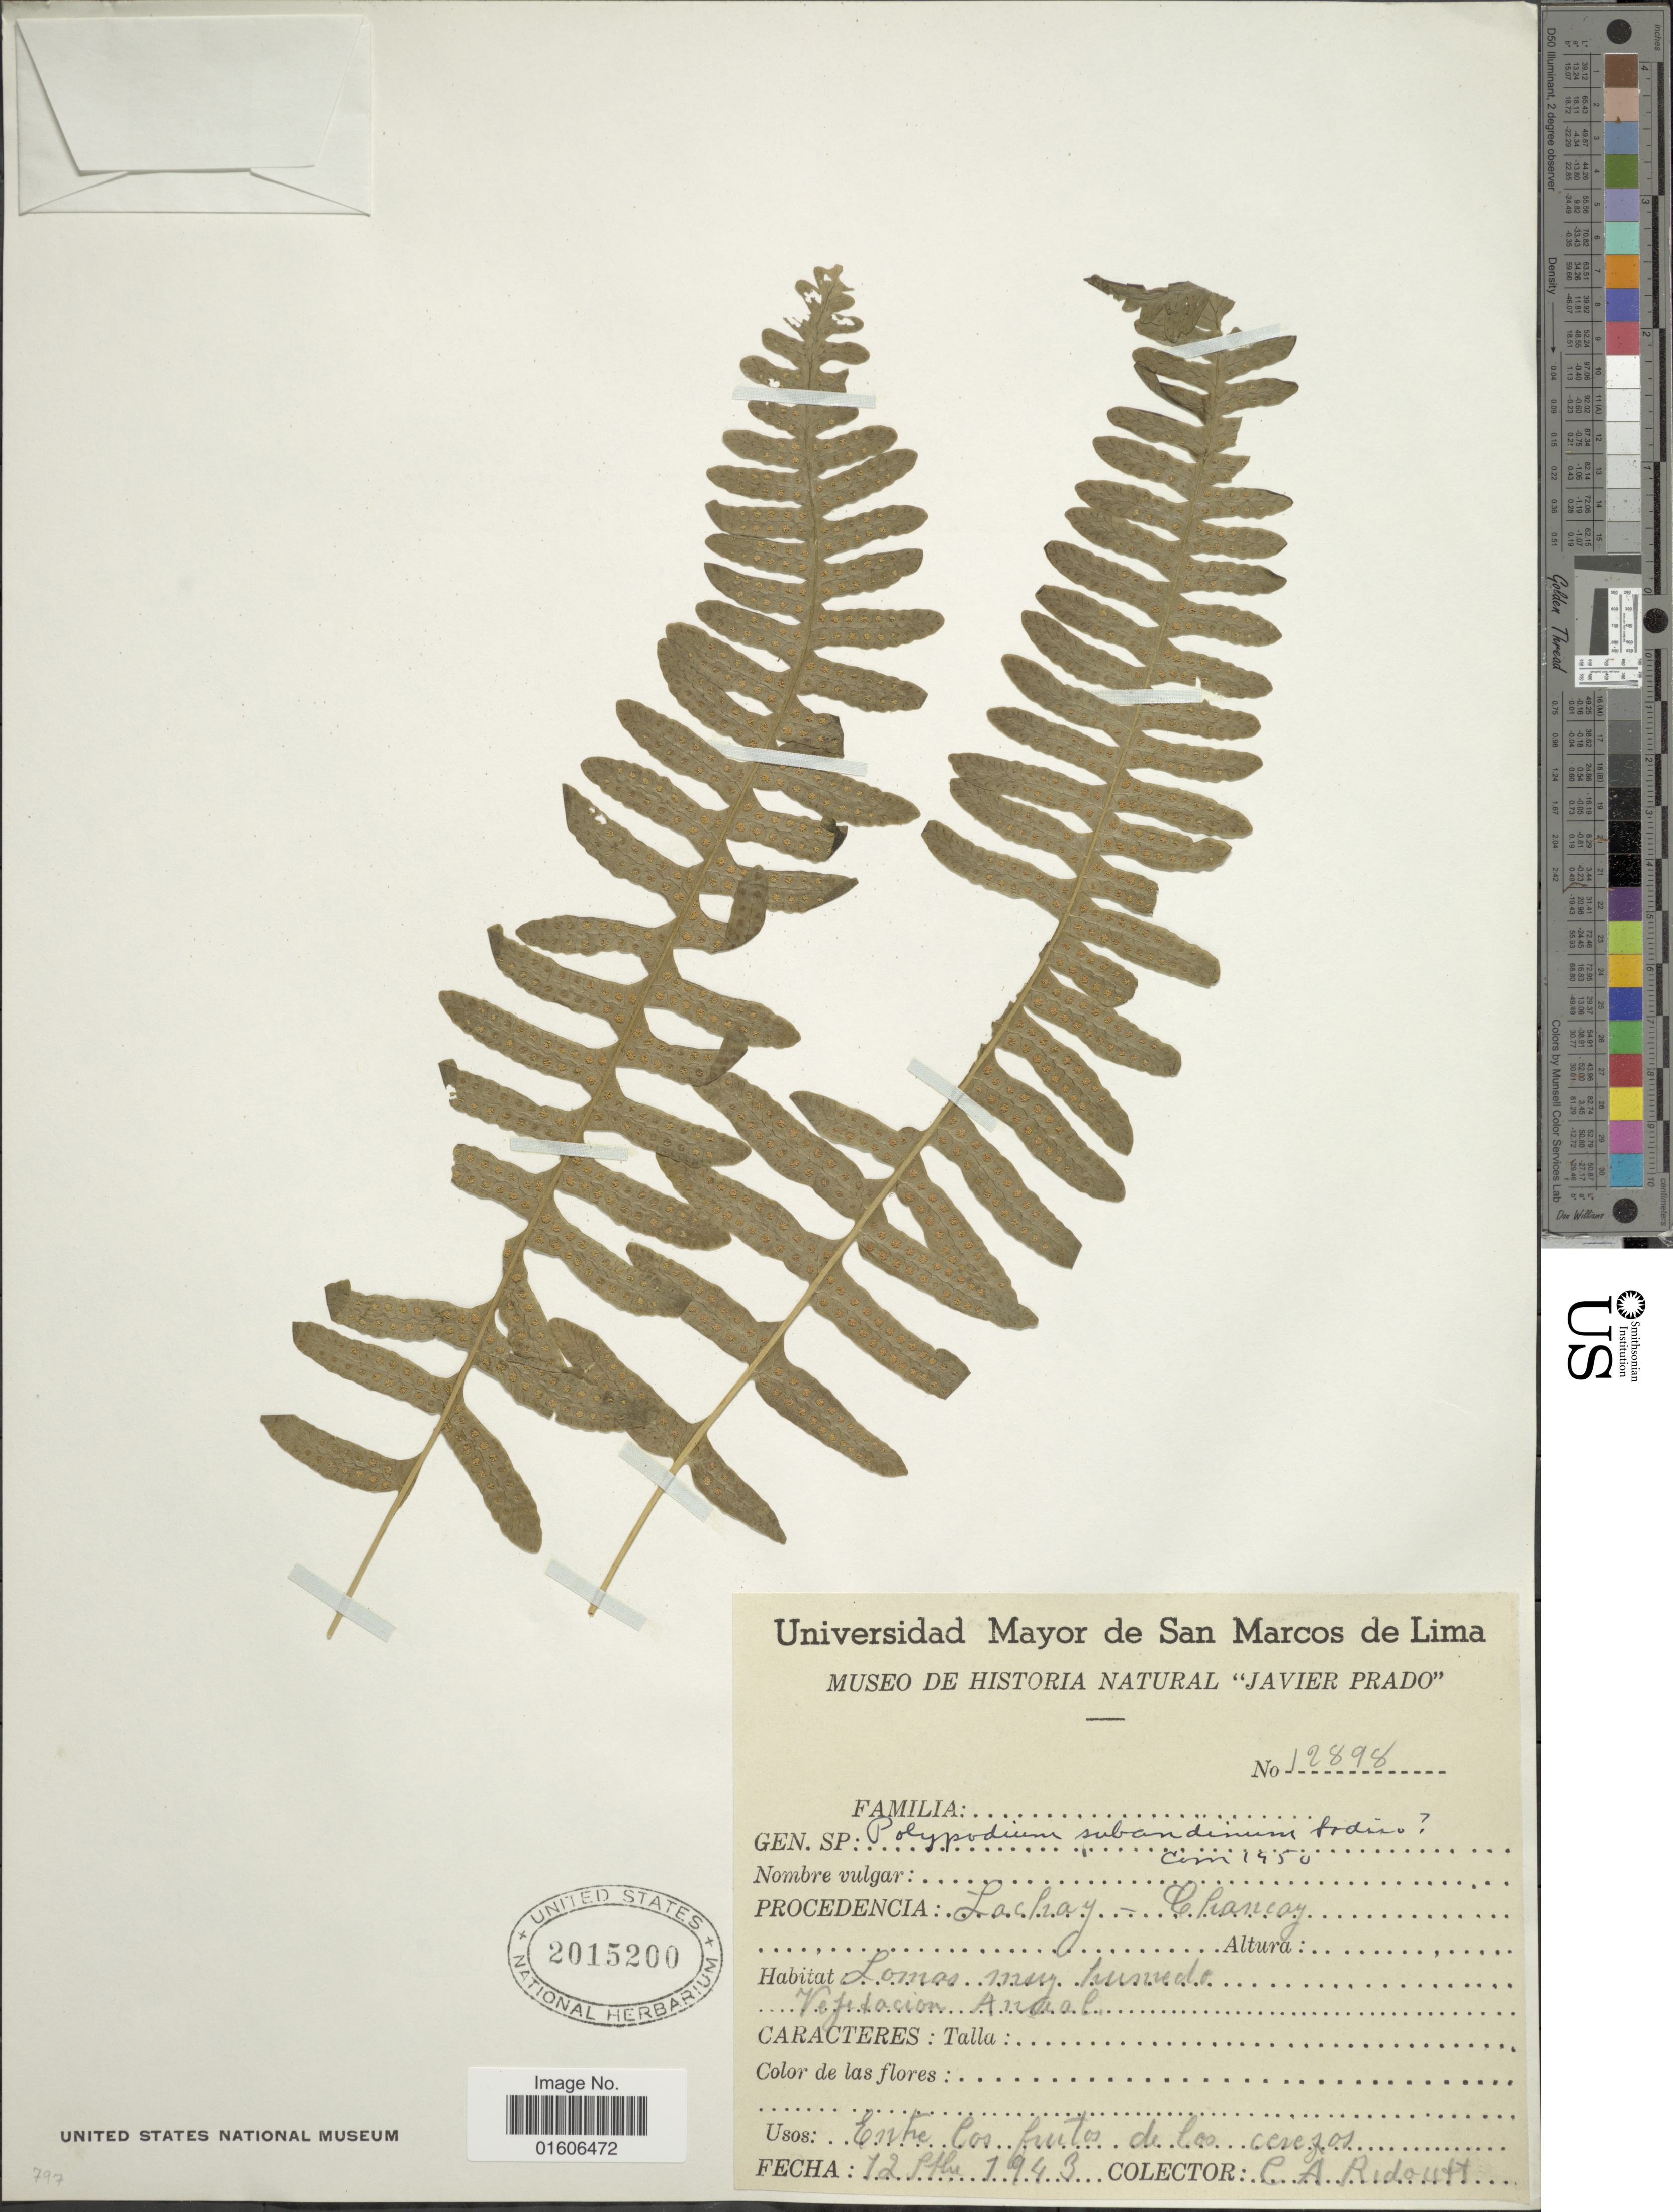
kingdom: Plantae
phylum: Tracheophyta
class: Polypodiopsida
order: Polypodiales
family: Polypodiaceae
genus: Serpocaulon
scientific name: Serpocaulon lasiopus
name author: (Klotzsch) A.R. Sm.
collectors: C. Ridoutt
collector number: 12898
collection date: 1943-09-12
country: Peru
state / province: Lima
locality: Lachay - Chanay.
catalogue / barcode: US 2015200